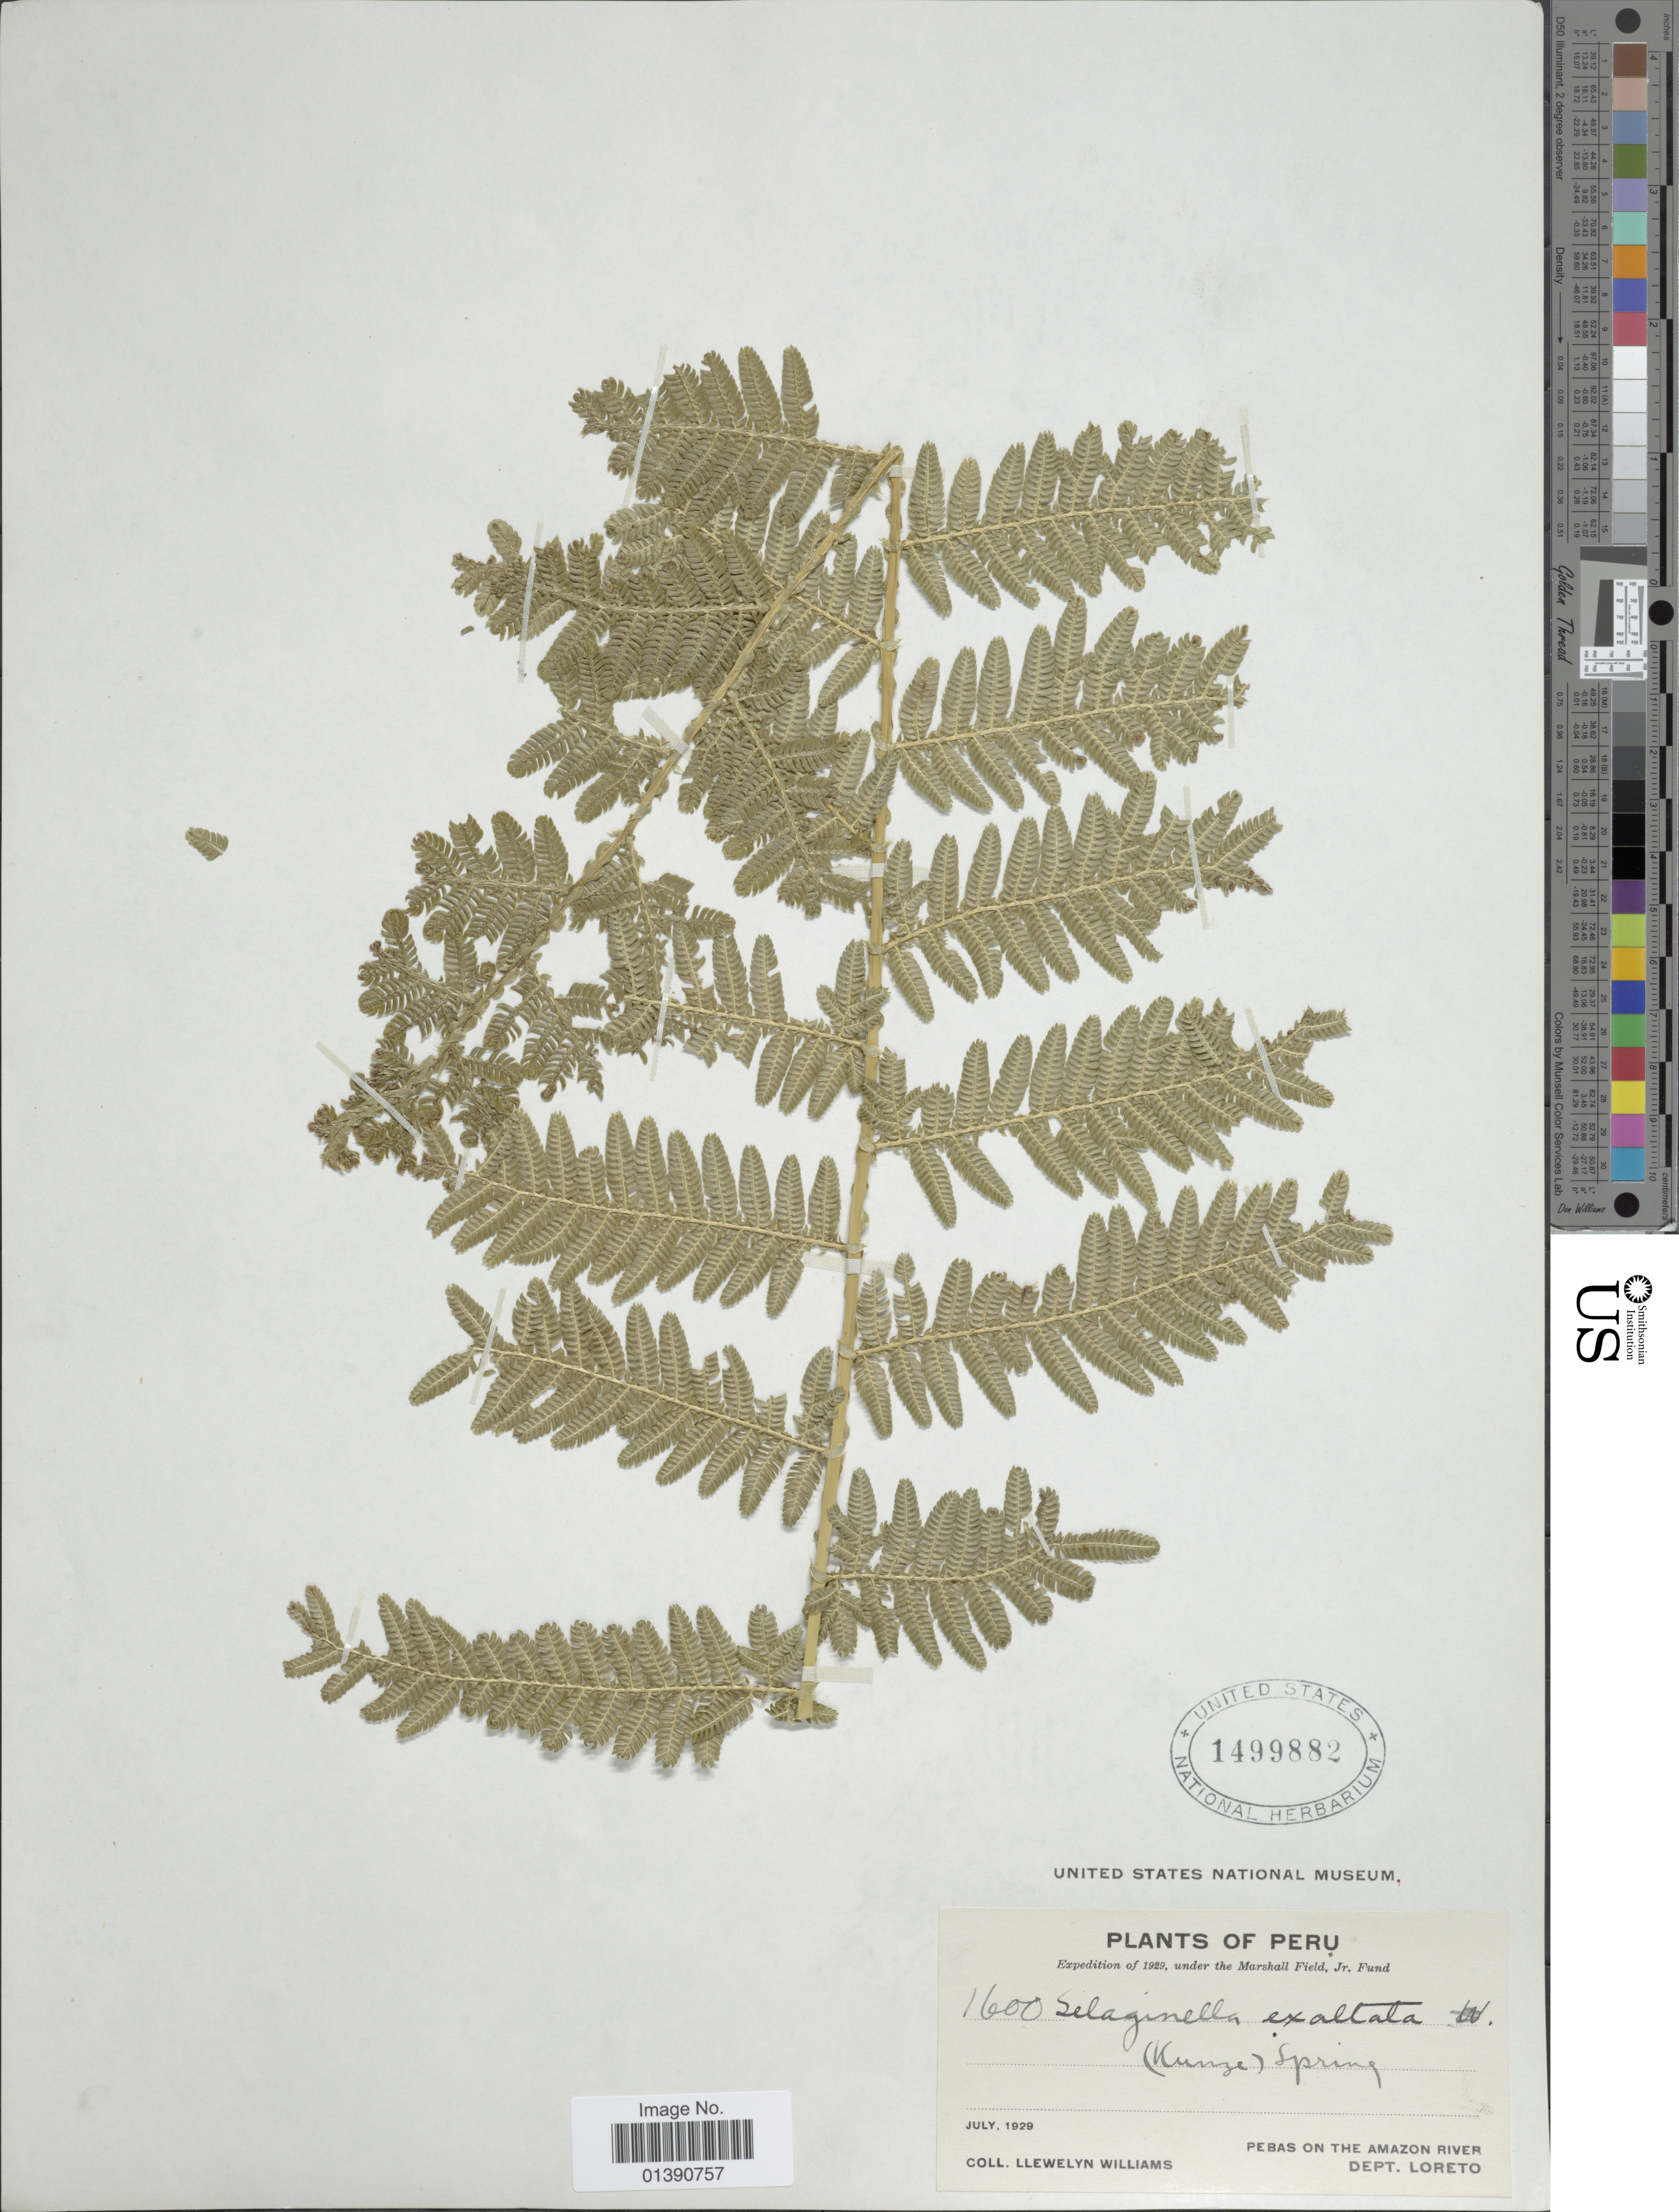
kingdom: Plantae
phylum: Tracheophyta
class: Lycopodiopsida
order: Selaginellales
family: Selaginellaceae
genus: Selaginella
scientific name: Selaginella exaltata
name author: (Kunze) Spring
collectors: Ll. Williams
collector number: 1600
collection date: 1929-07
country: Peru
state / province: Loreto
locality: Pebas on the Amazon River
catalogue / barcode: US 1499882